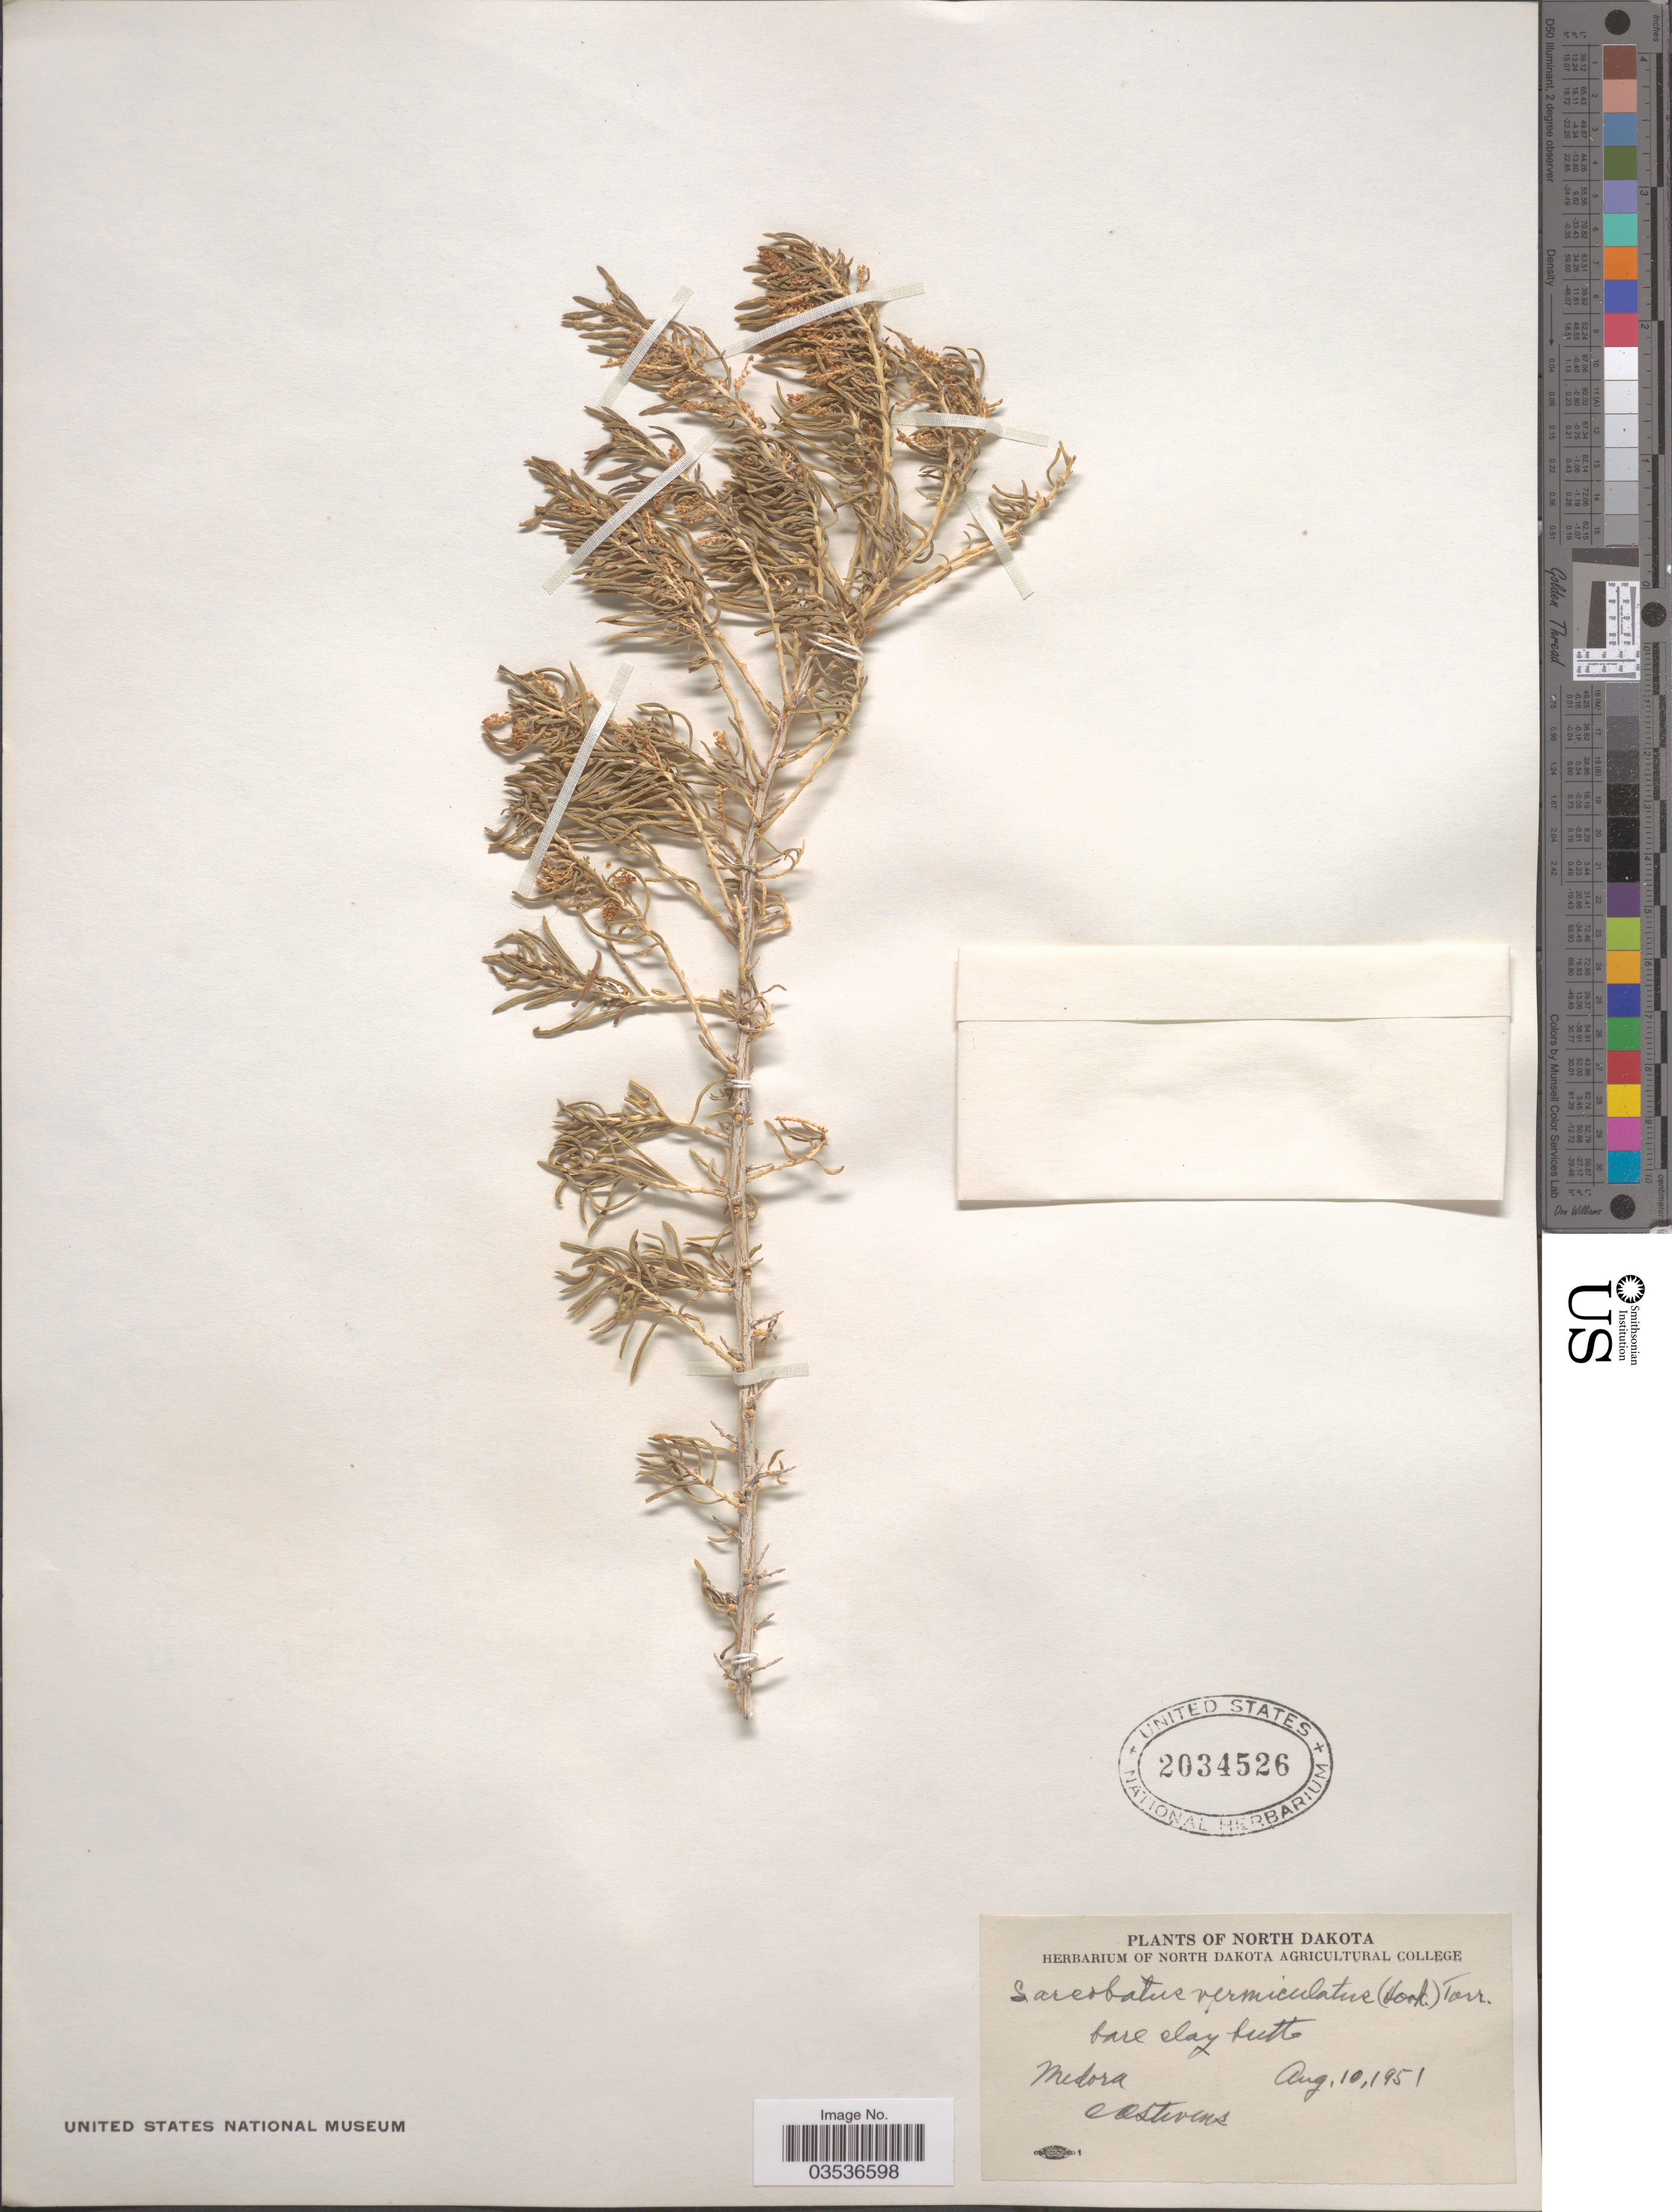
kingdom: Plantae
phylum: Tracheophyta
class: Magnoliopsida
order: Caryophyllales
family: Sarcobataceae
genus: Sarcobatus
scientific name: Sarcobatus vermiculatus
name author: (Hook.) Torr.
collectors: O. A. Stevens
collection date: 1951-08-10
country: United States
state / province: North Dakota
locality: Medora.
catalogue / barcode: US 2034526